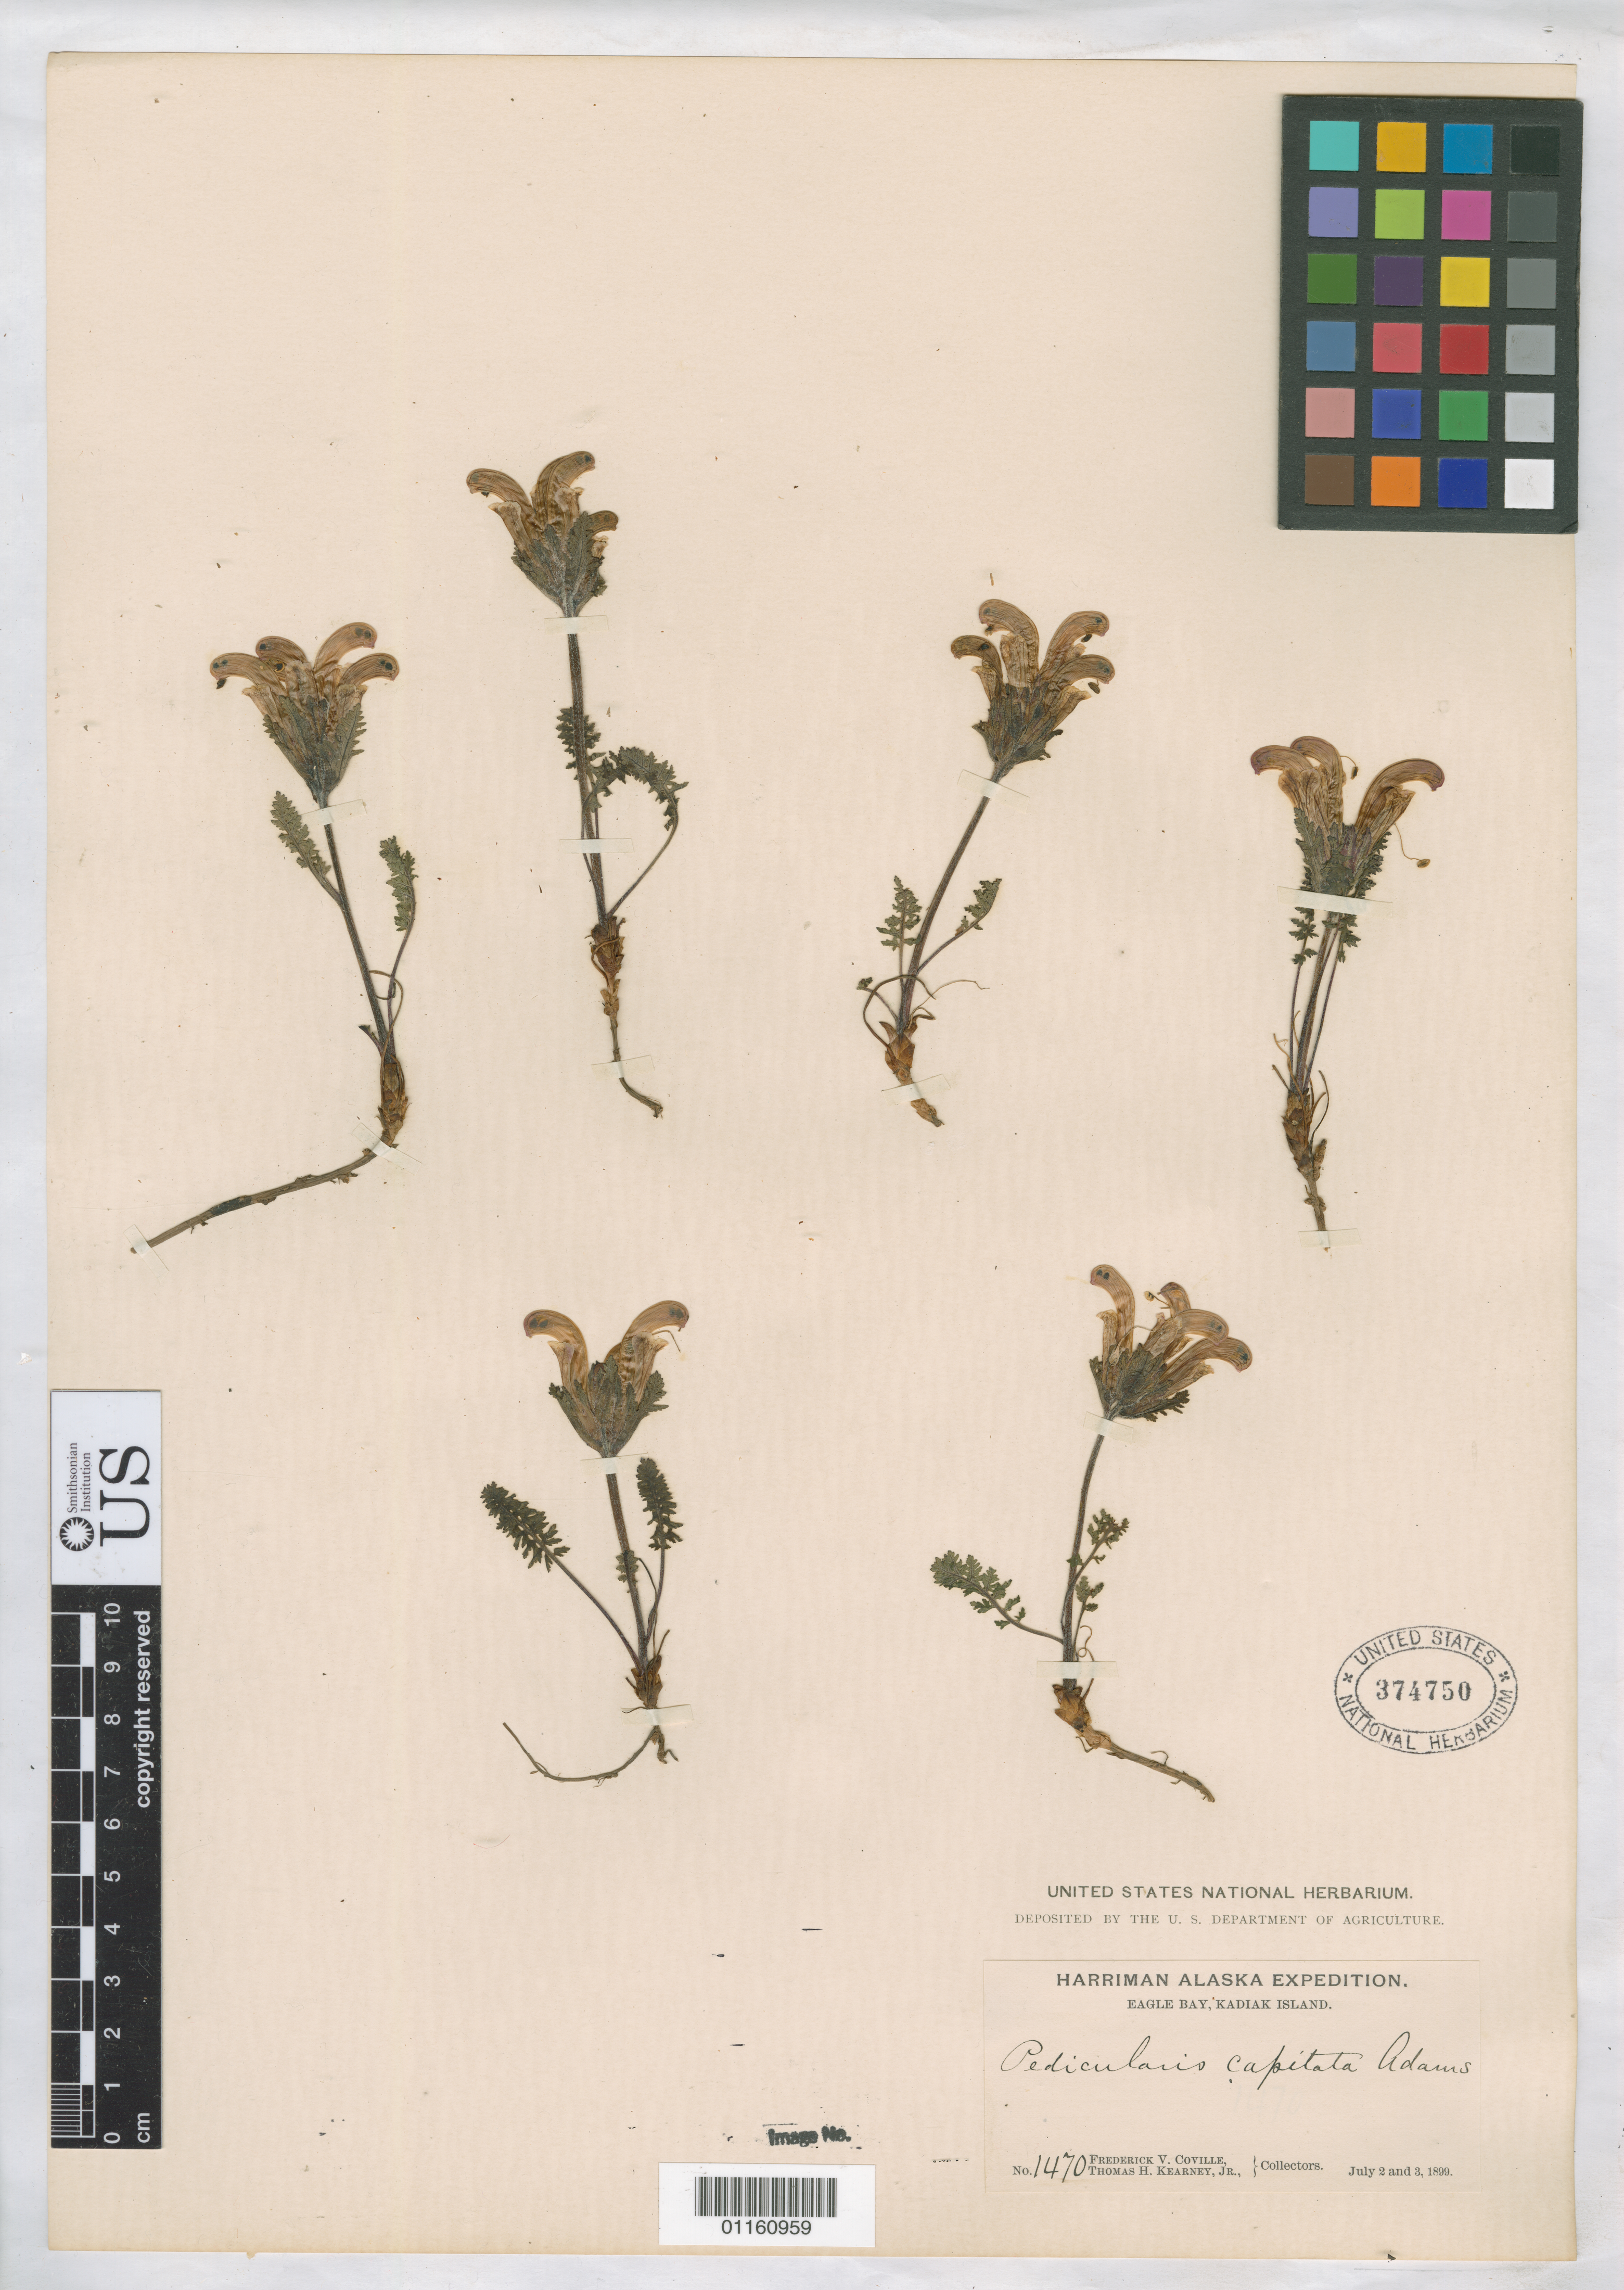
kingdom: Plantae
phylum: Tracheophyta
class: Magnoliopsida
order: Lamiales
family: Orobanchaceae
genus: Pedicularis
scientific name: Pedicularis capitata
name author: Adams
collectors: F. V. Coville & T. H. Kearney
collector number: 1470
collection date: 1899-07-02/1899-07-03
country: United States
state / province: Alaska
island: Kadiak Island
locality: Eagle Bay, Kadiak Island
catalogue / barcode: US 374750